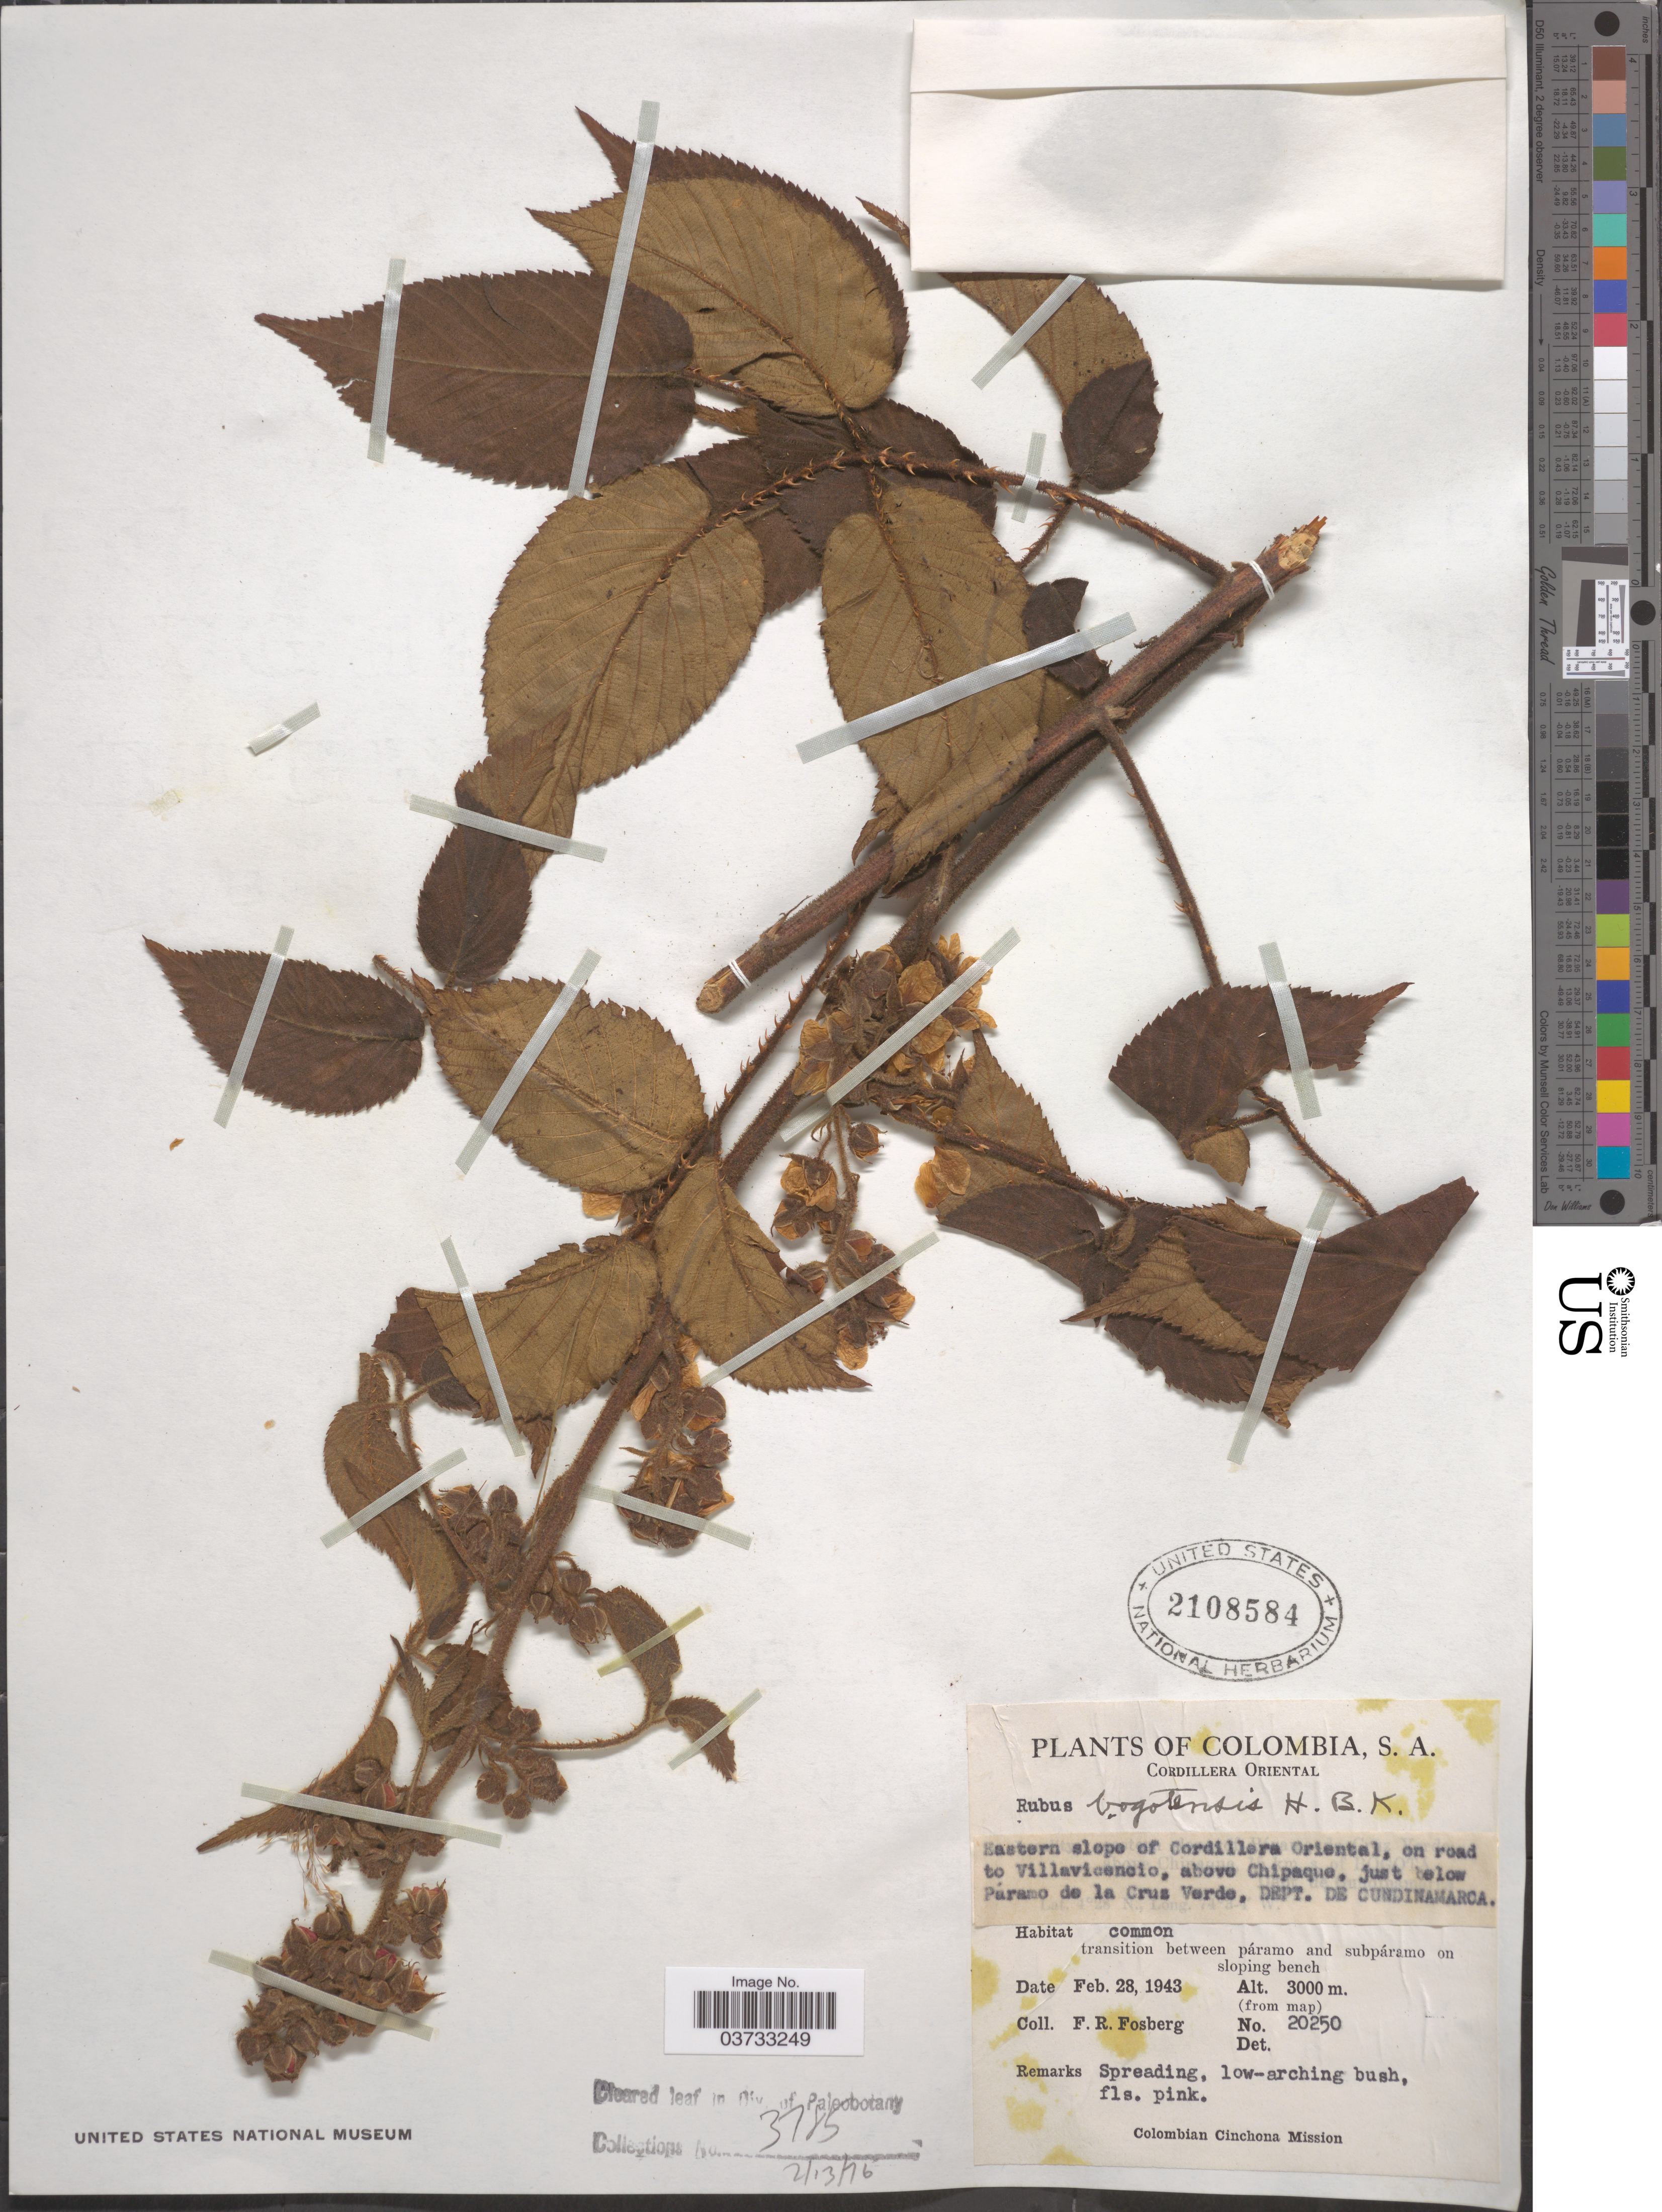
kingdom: Plantae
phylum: Tracheophyta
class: Magnoliopsida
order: Rosales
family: Rosaceae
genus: Rubus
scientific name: Rubus bogotensis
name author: Kunth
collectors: F. R. Fosberg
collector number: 20250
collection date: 1943-02-28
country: Colombia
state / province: Cundinamarca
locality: Cordillera Oriental. Eastern slope of Cordillera Oriental, on road to Villavicencio, above Chipaque, just below páramo de la Cruz Verde, Dept. de Cundinamarca.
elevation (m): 3000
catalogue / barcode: US 2108584